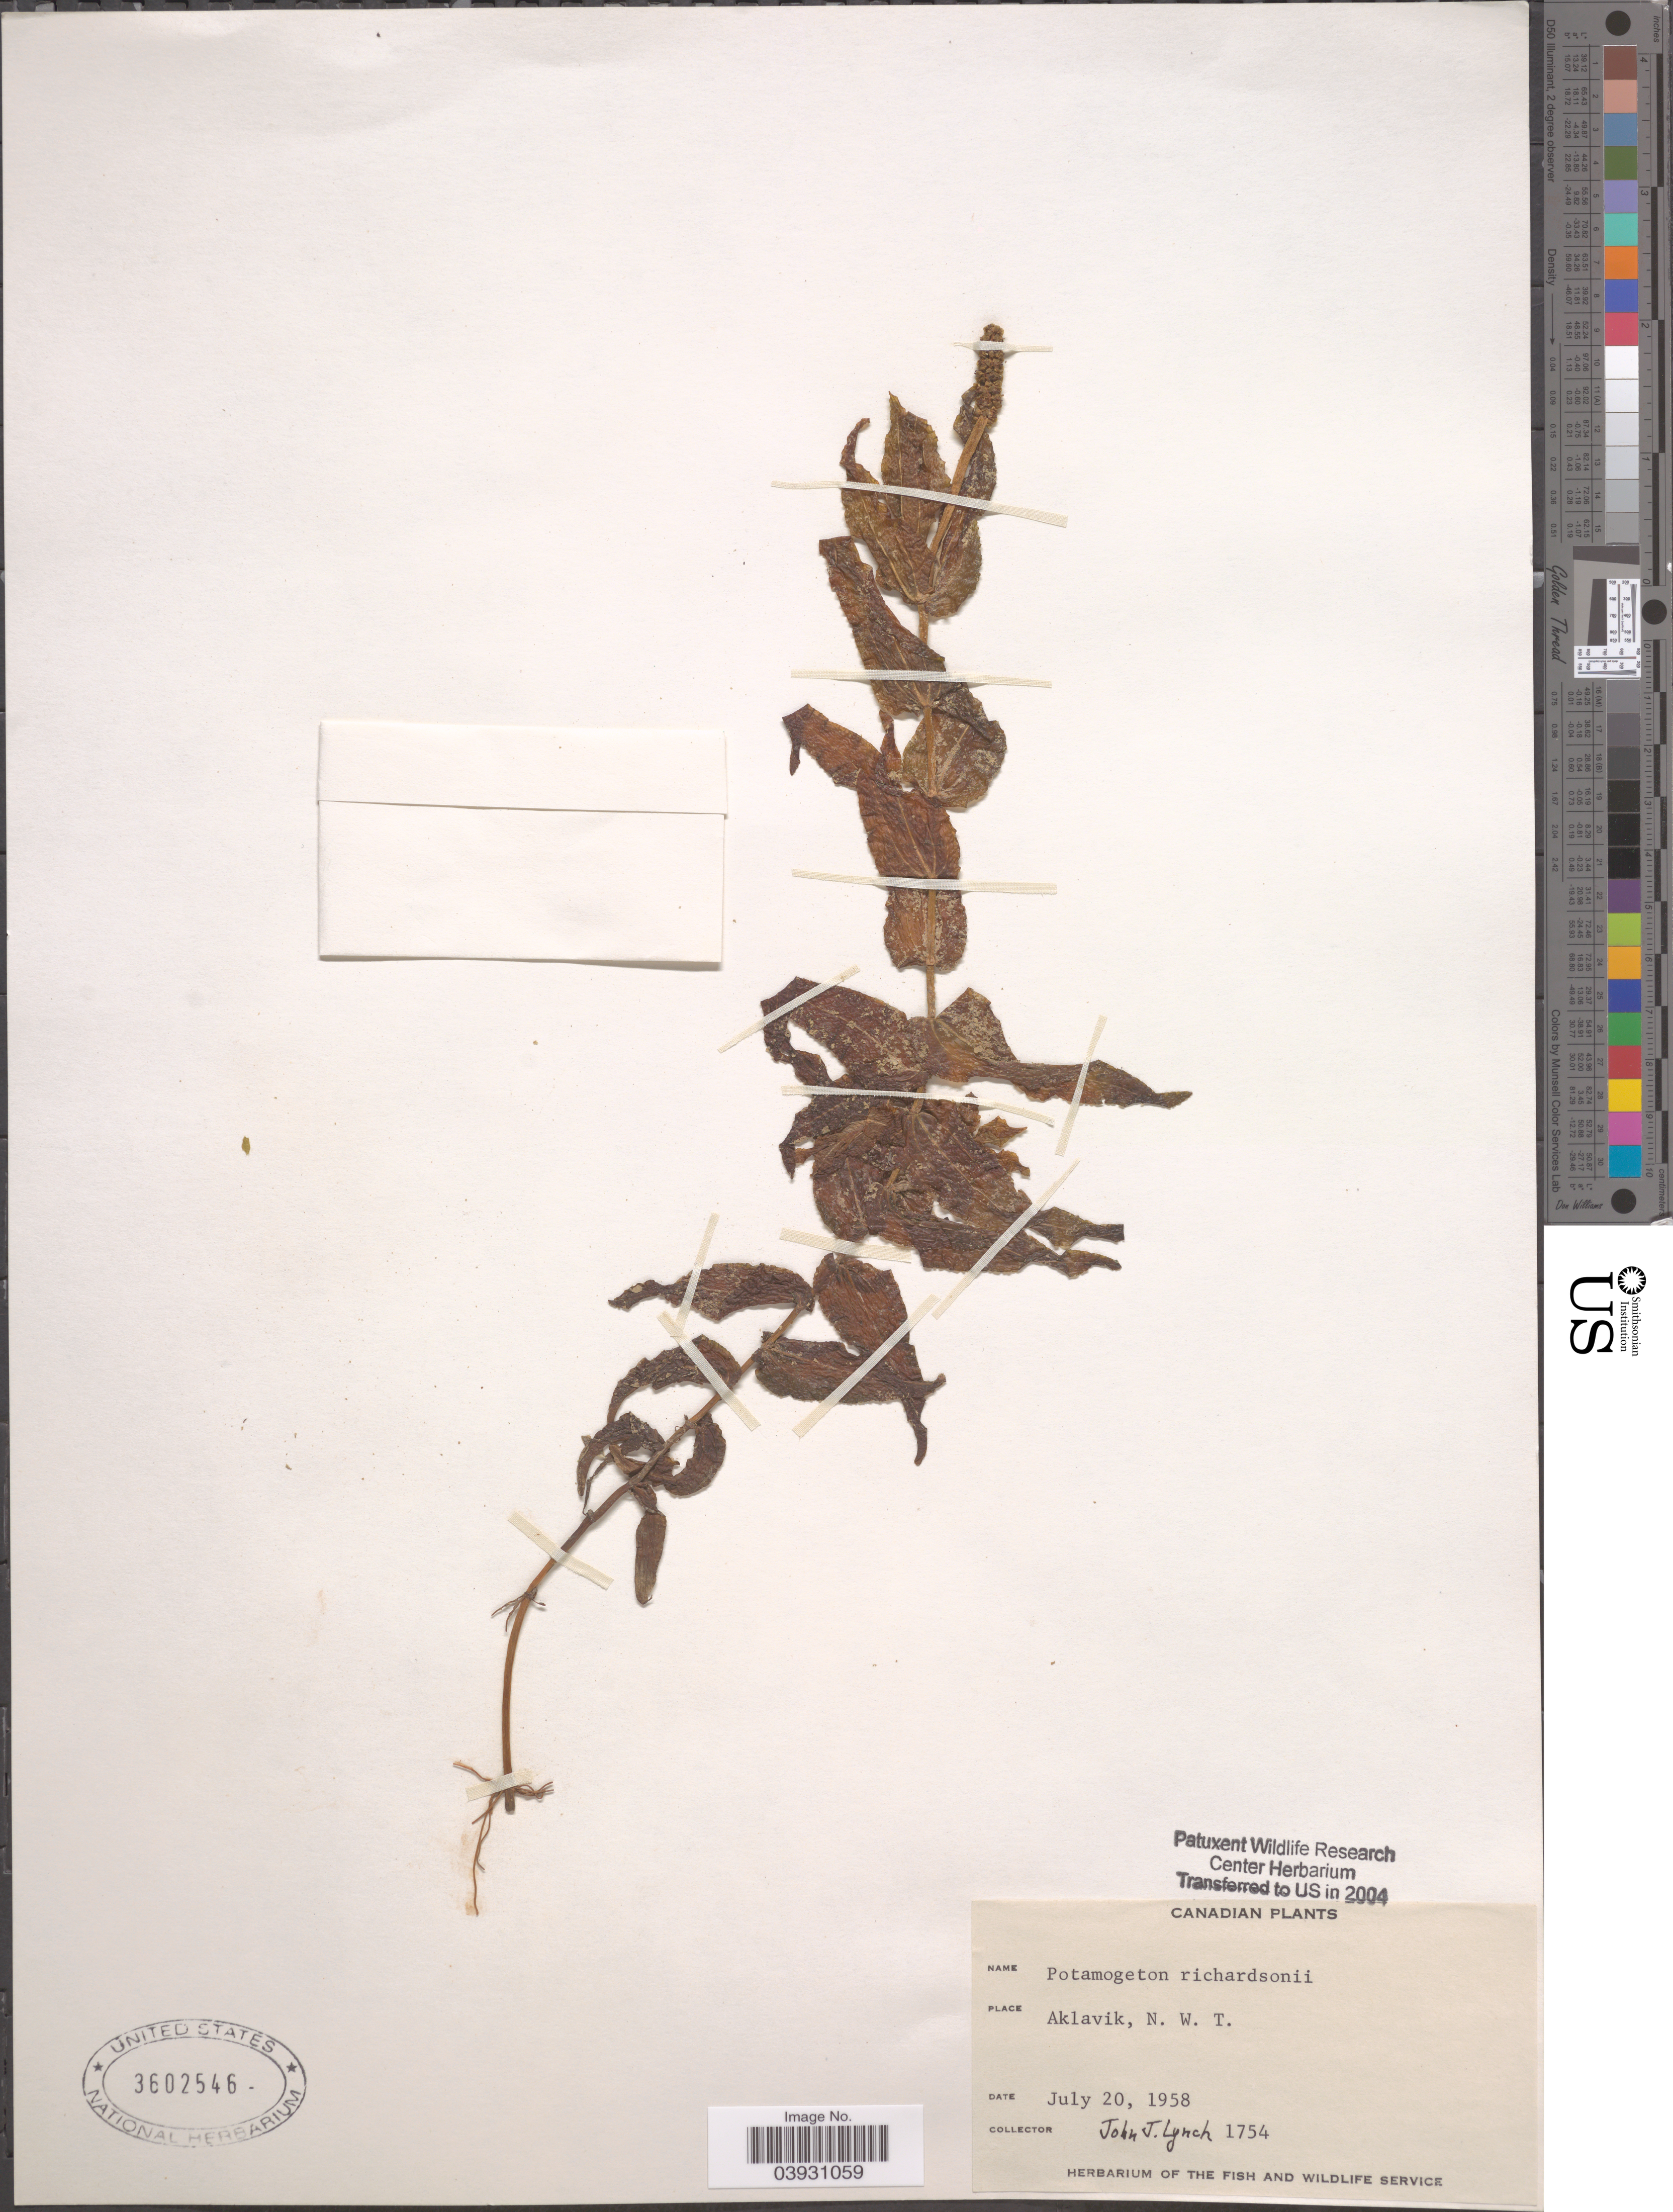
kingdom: Plantae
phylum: Tracheophyta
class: Liliopsida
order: Alismatales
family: Potamogetonaceae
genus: Potamogeton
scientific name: Potamogeton richardsonii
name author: (A.W. Benn.) Rydb.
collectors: J. Lynch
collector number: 1754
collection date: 1958-07-20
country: Canada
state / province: Northwest Territories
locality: Aklavik, N. W. T.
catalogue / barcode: US 3602546